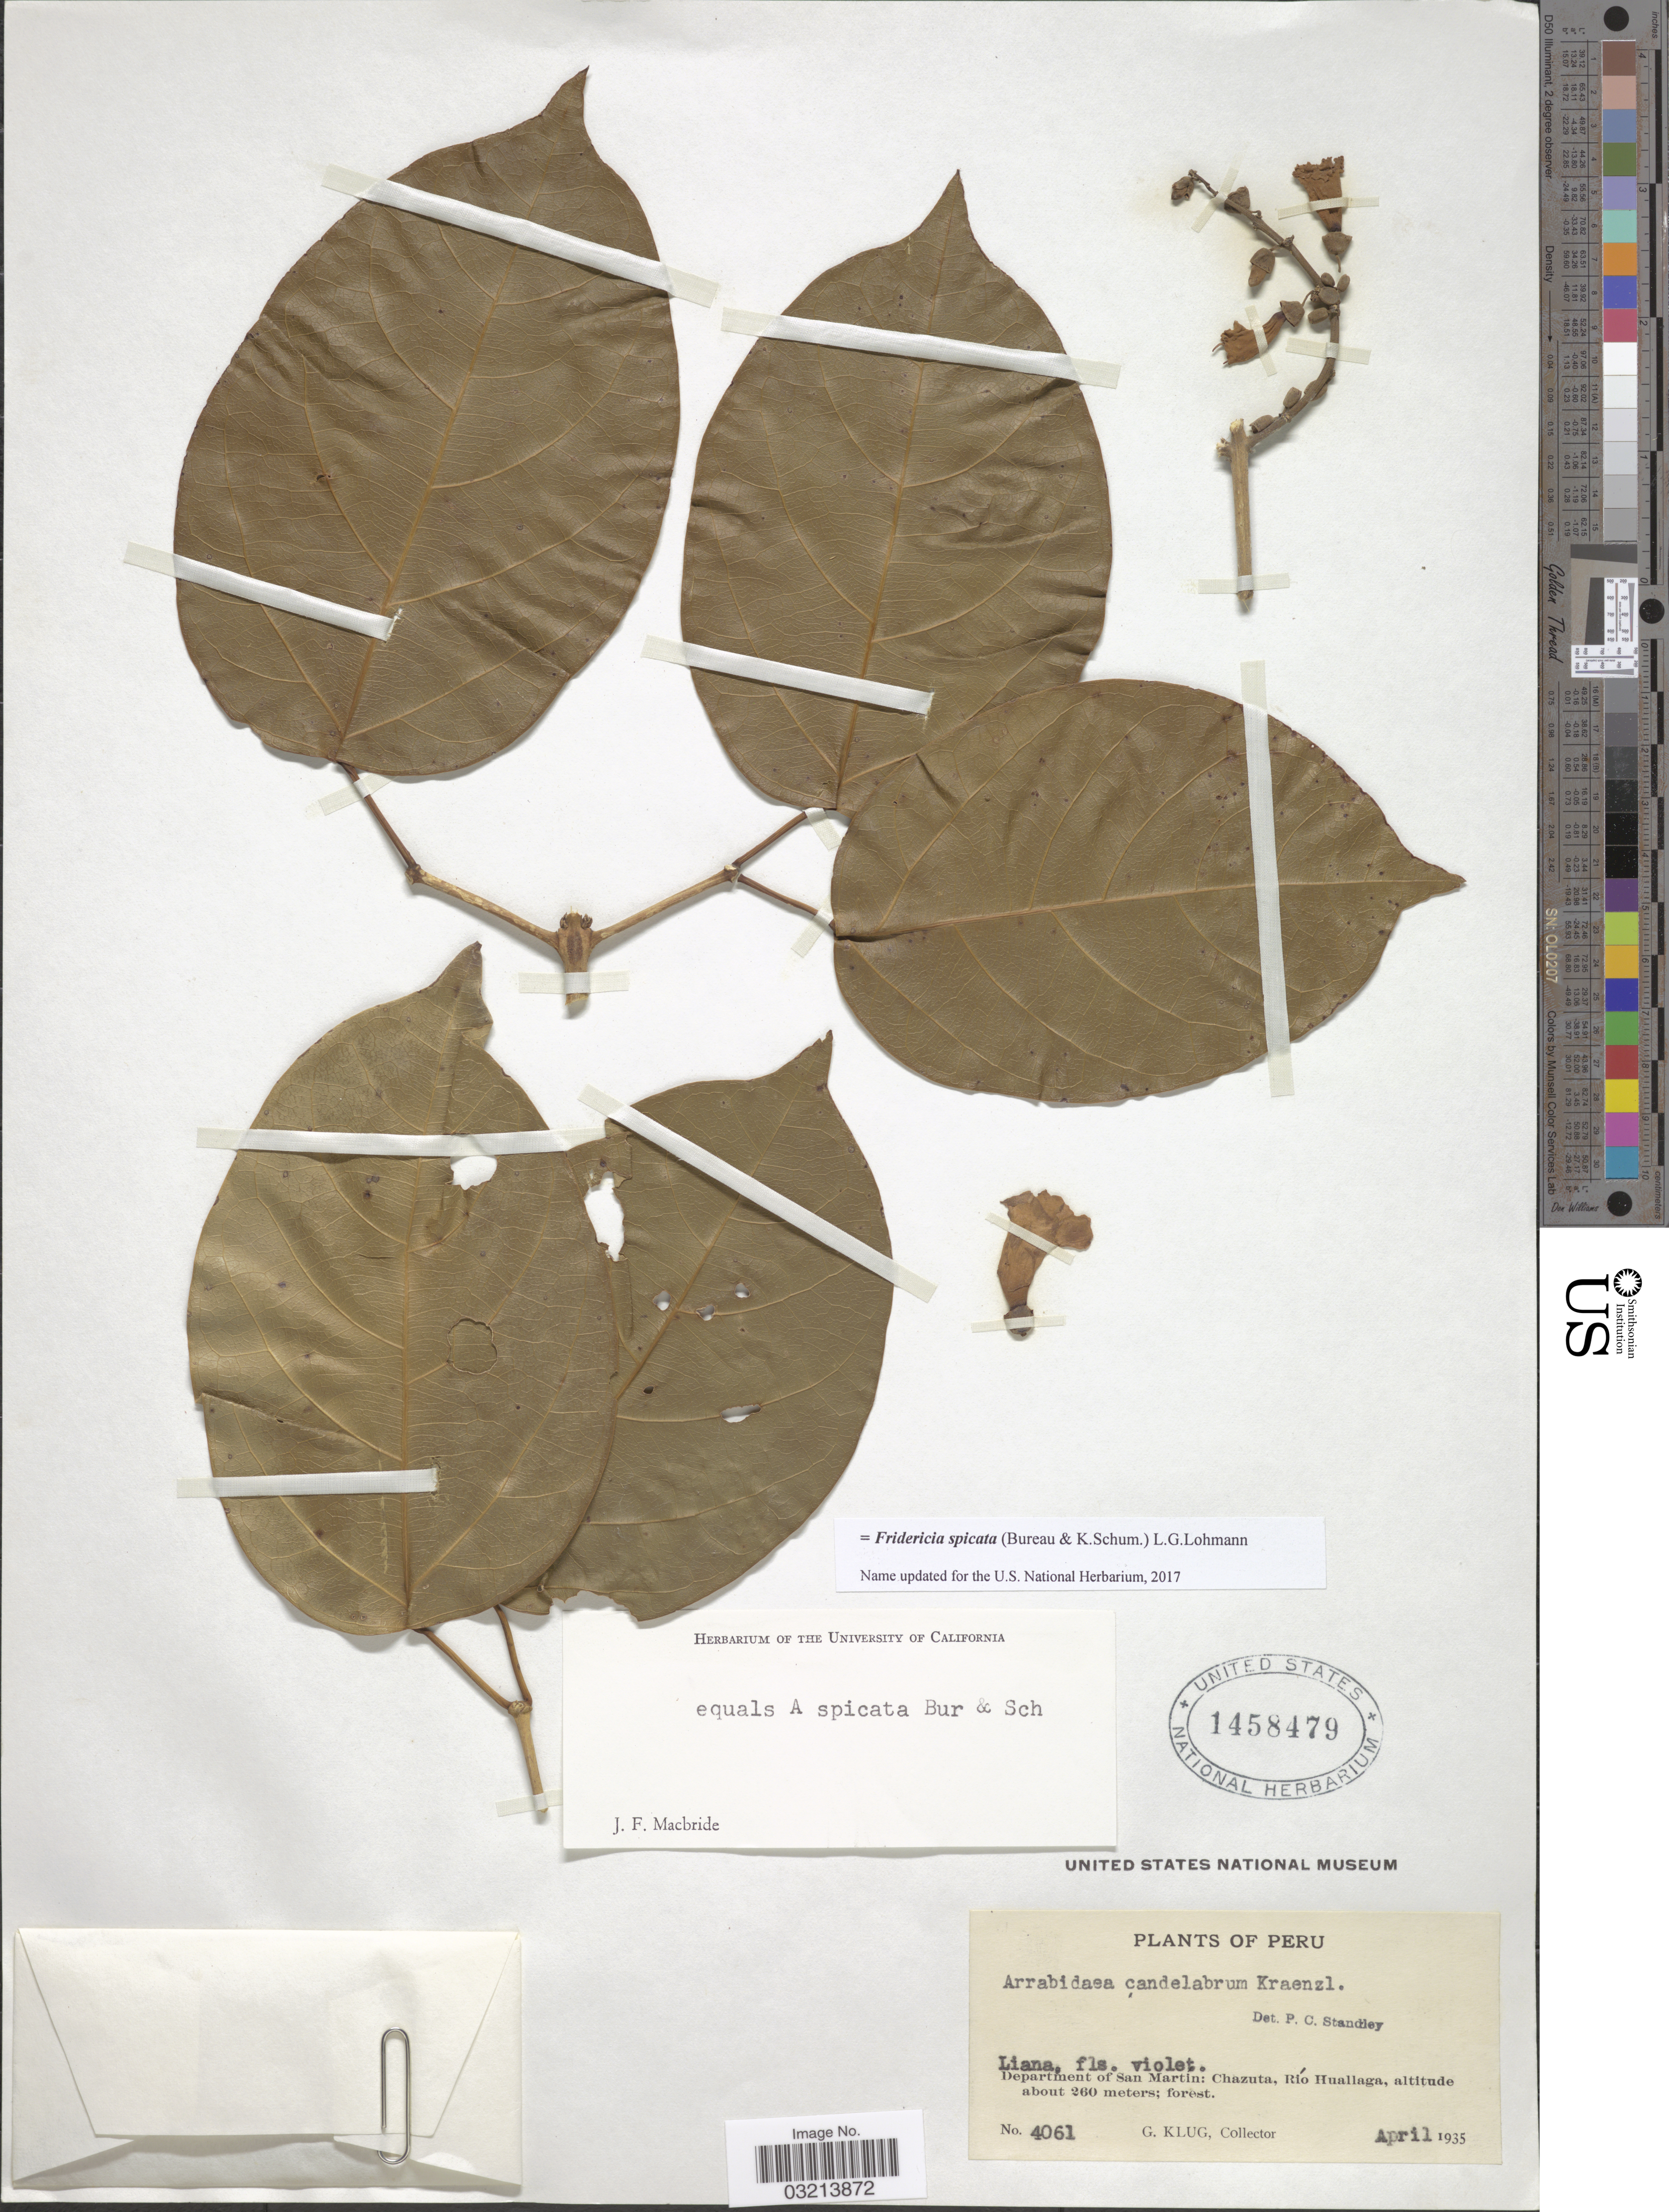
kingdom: Plantae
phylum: Tracheophyta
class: Magnoliopsida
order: Lamiales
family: Bignoniaceae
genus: Fridericia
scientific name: Fridericia spicata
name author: (Bureau & K. Schum.) L.G. Lohmann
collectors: G. Klug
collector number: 4061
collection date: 1935-04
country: Peru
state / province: San Martín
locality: Department of San Martin: Chazuta, Río Huallaga.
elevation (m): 260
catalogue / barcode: US 1458479